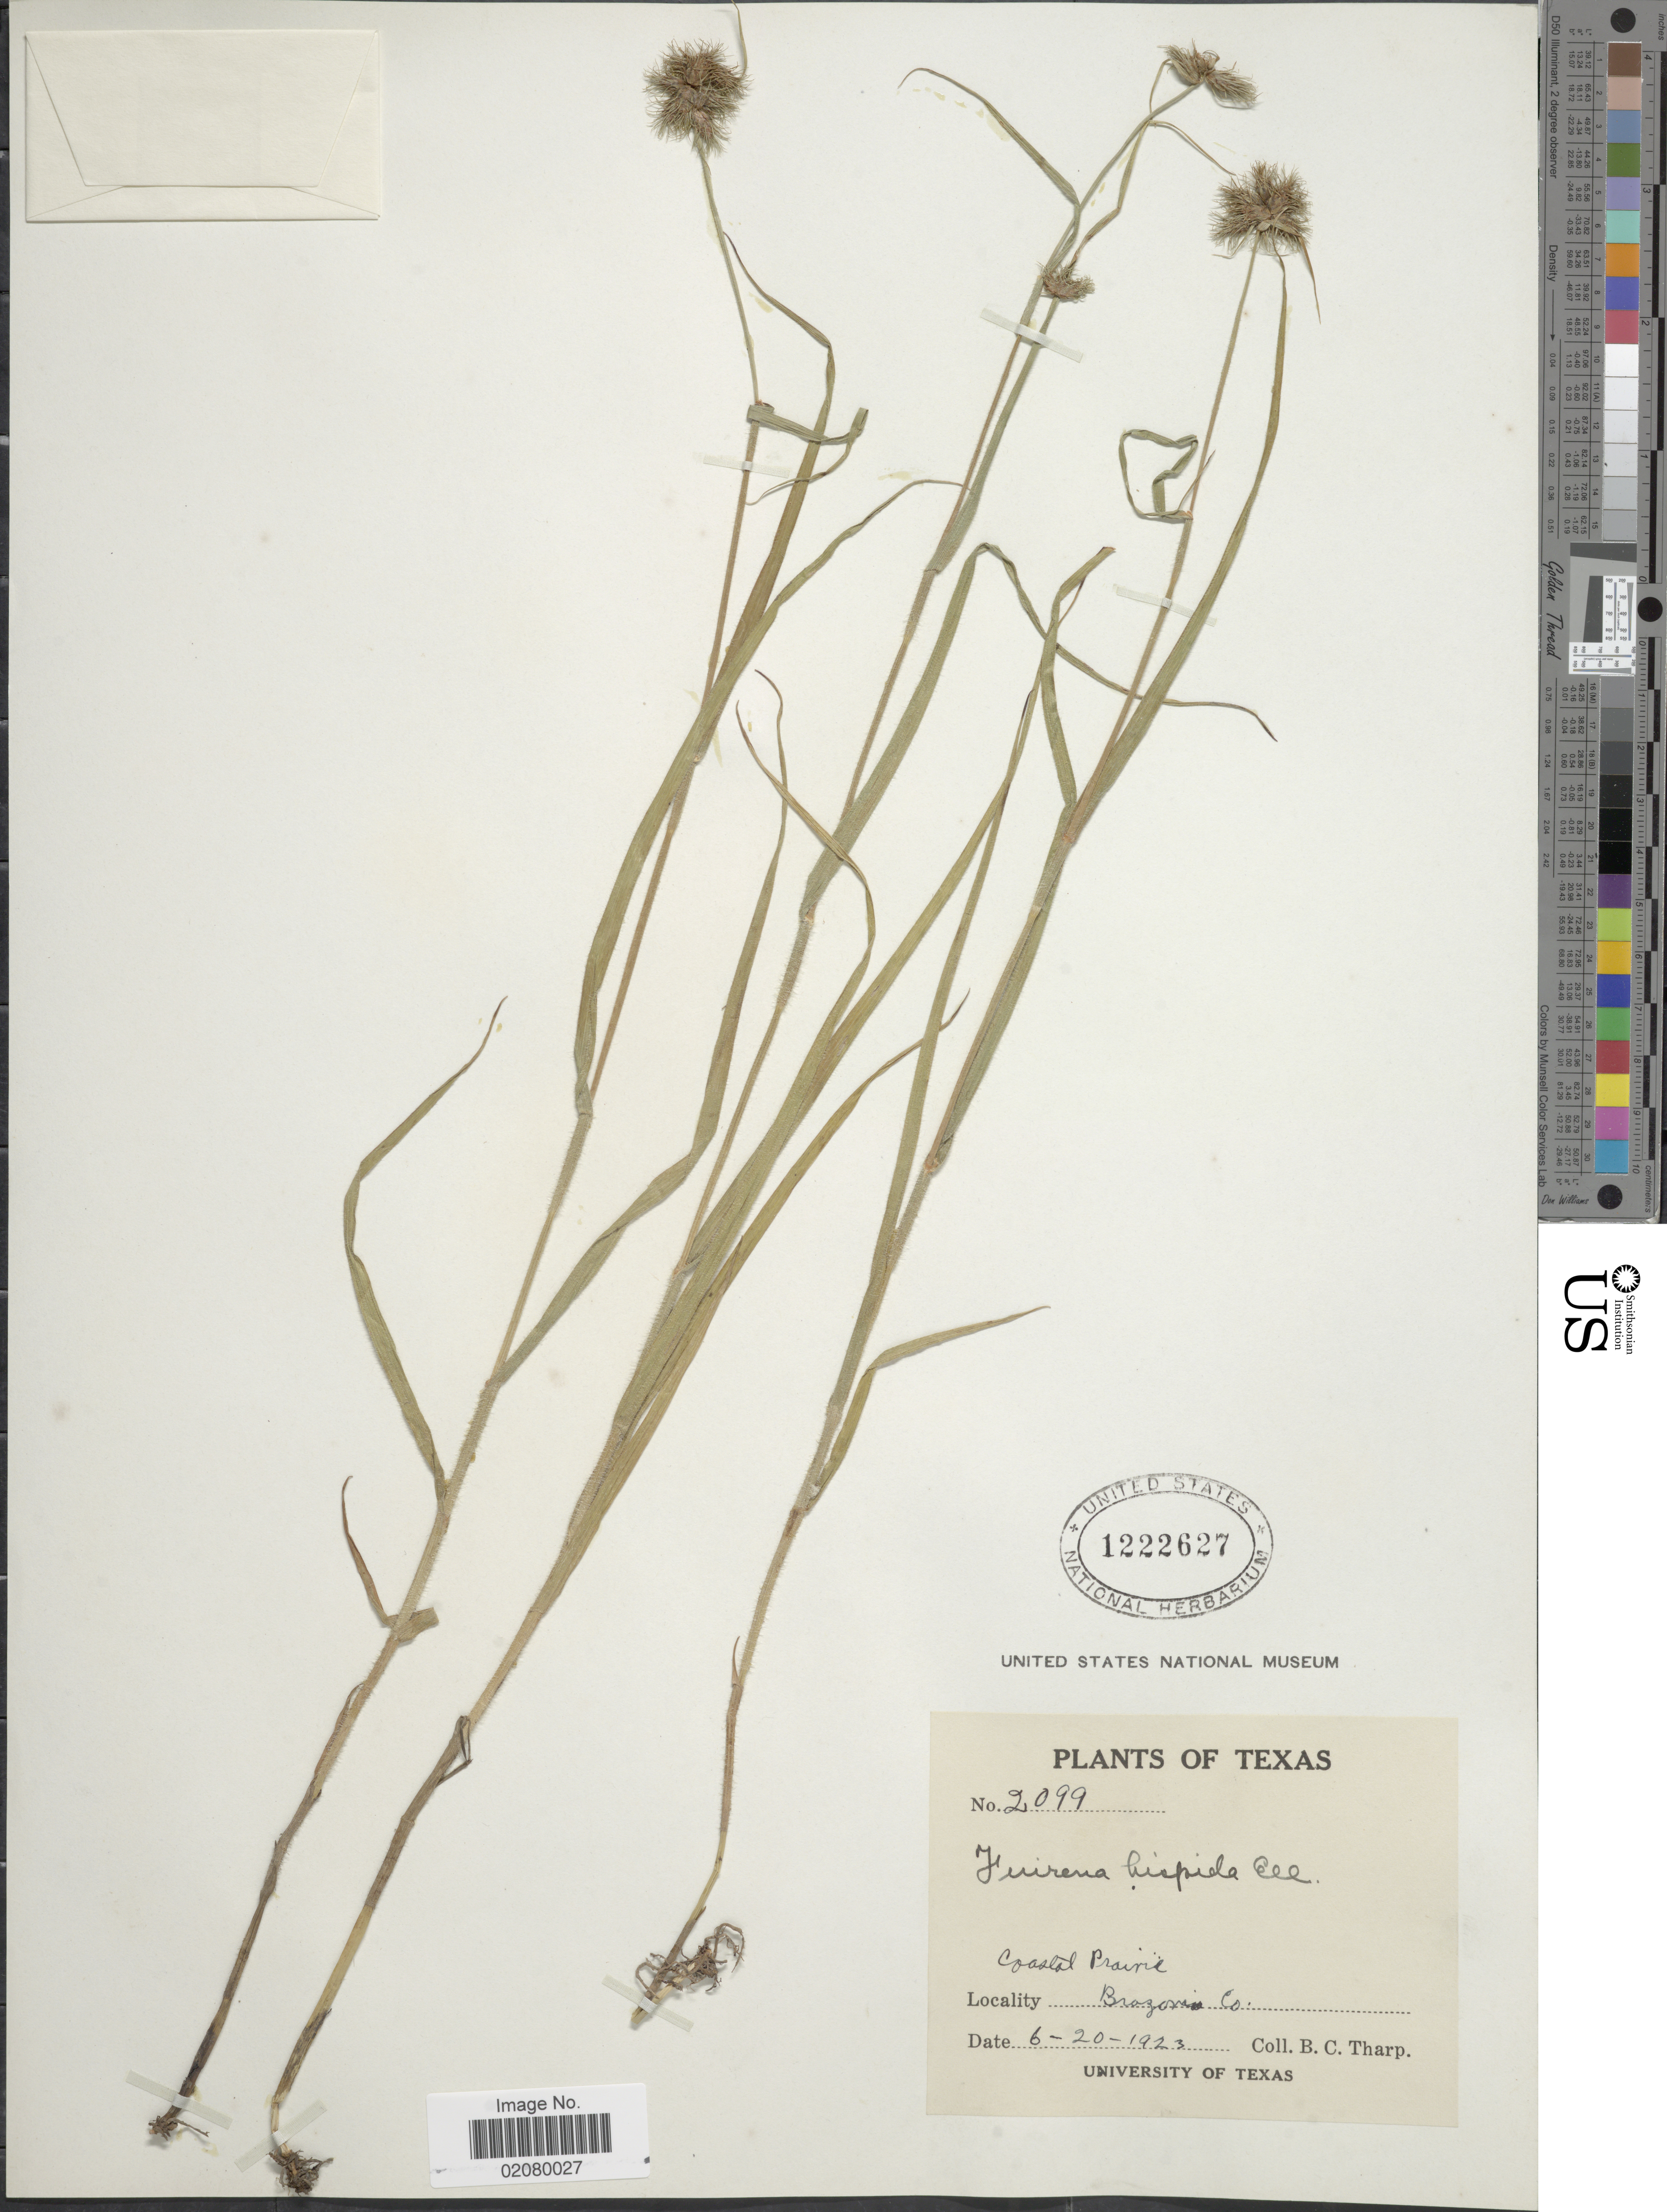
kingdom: Plantae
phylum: Tracheophyta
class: Liliopsida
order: Poales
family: Cyperaceae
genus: Fuirena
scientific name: Fuirena squarrosa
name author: Michx.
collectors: B. C. Tharp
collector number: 2099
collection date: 1923-06-20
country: United States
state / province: Texas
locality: Coastal Prairie, Brazon Co.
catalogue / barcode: US 1222627